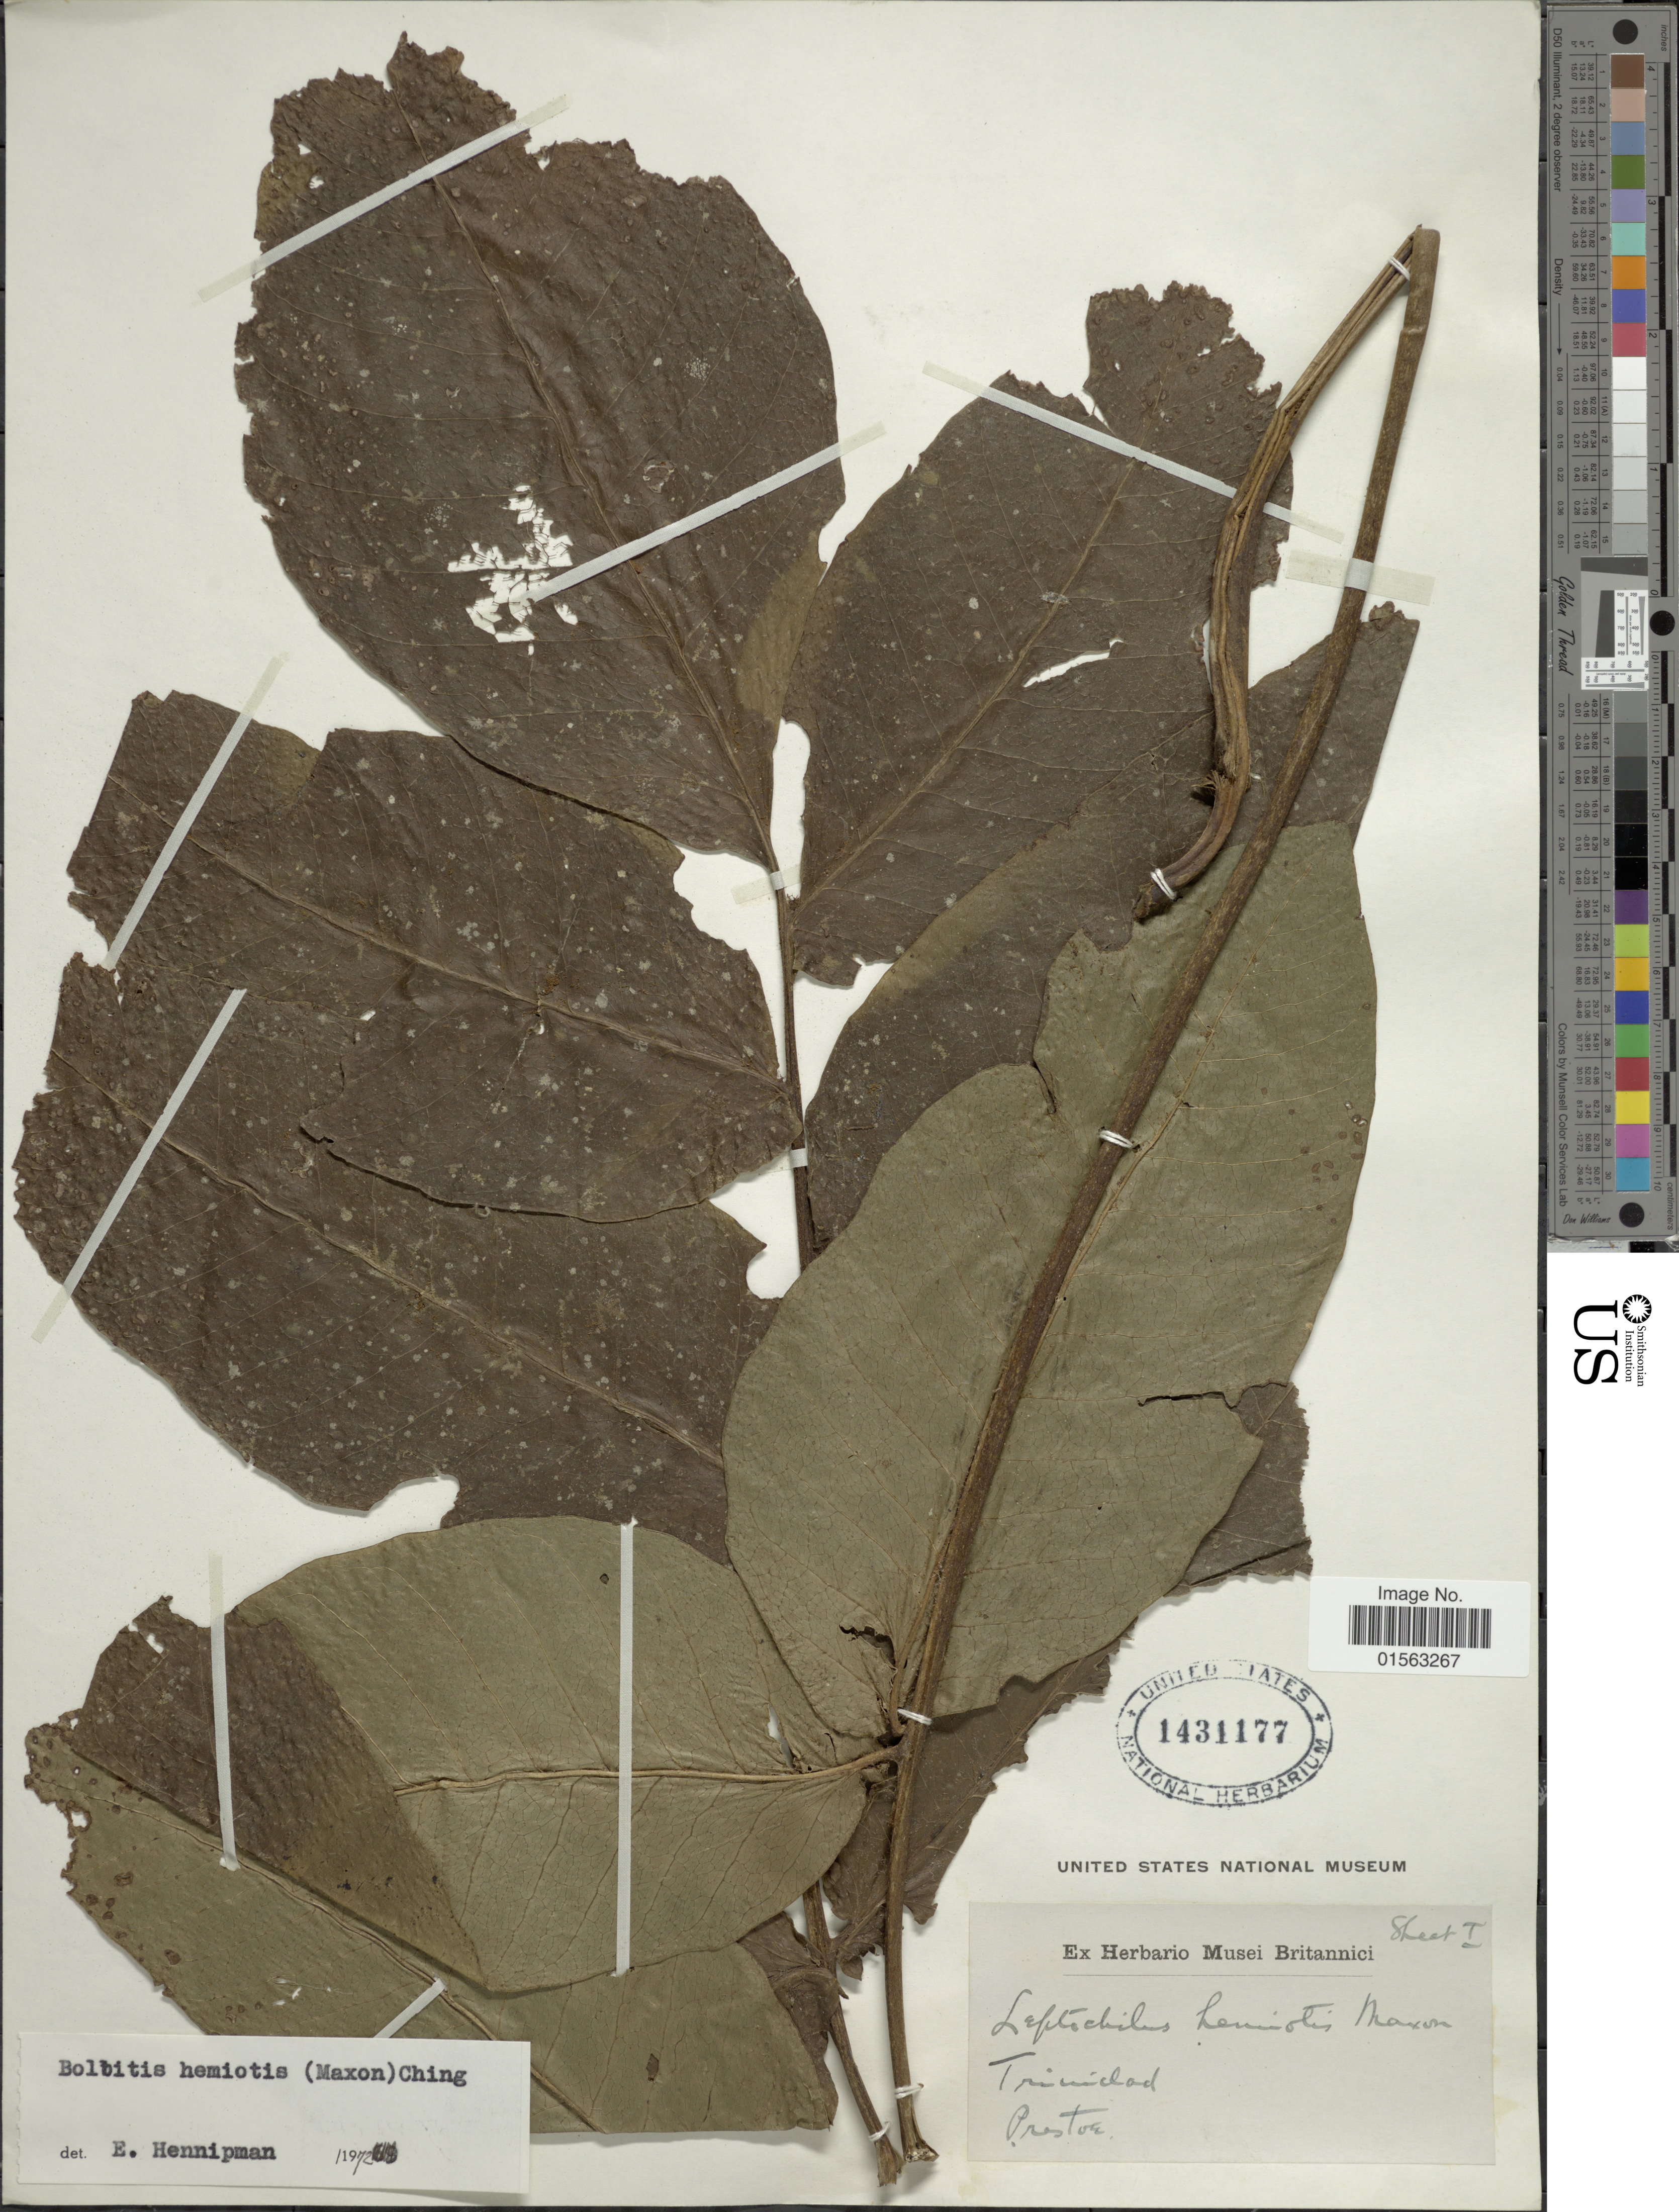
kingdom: Plantae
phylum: Tracheophyta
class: Polypodiopsida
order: Polypodiales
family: Dryopteridaceae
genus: Mickelia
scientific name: Mickelia hemiotis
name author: (Maxon) R.C. Moran et al.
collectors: Preston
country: Trinidad and Tobago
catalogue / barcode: US 1431177